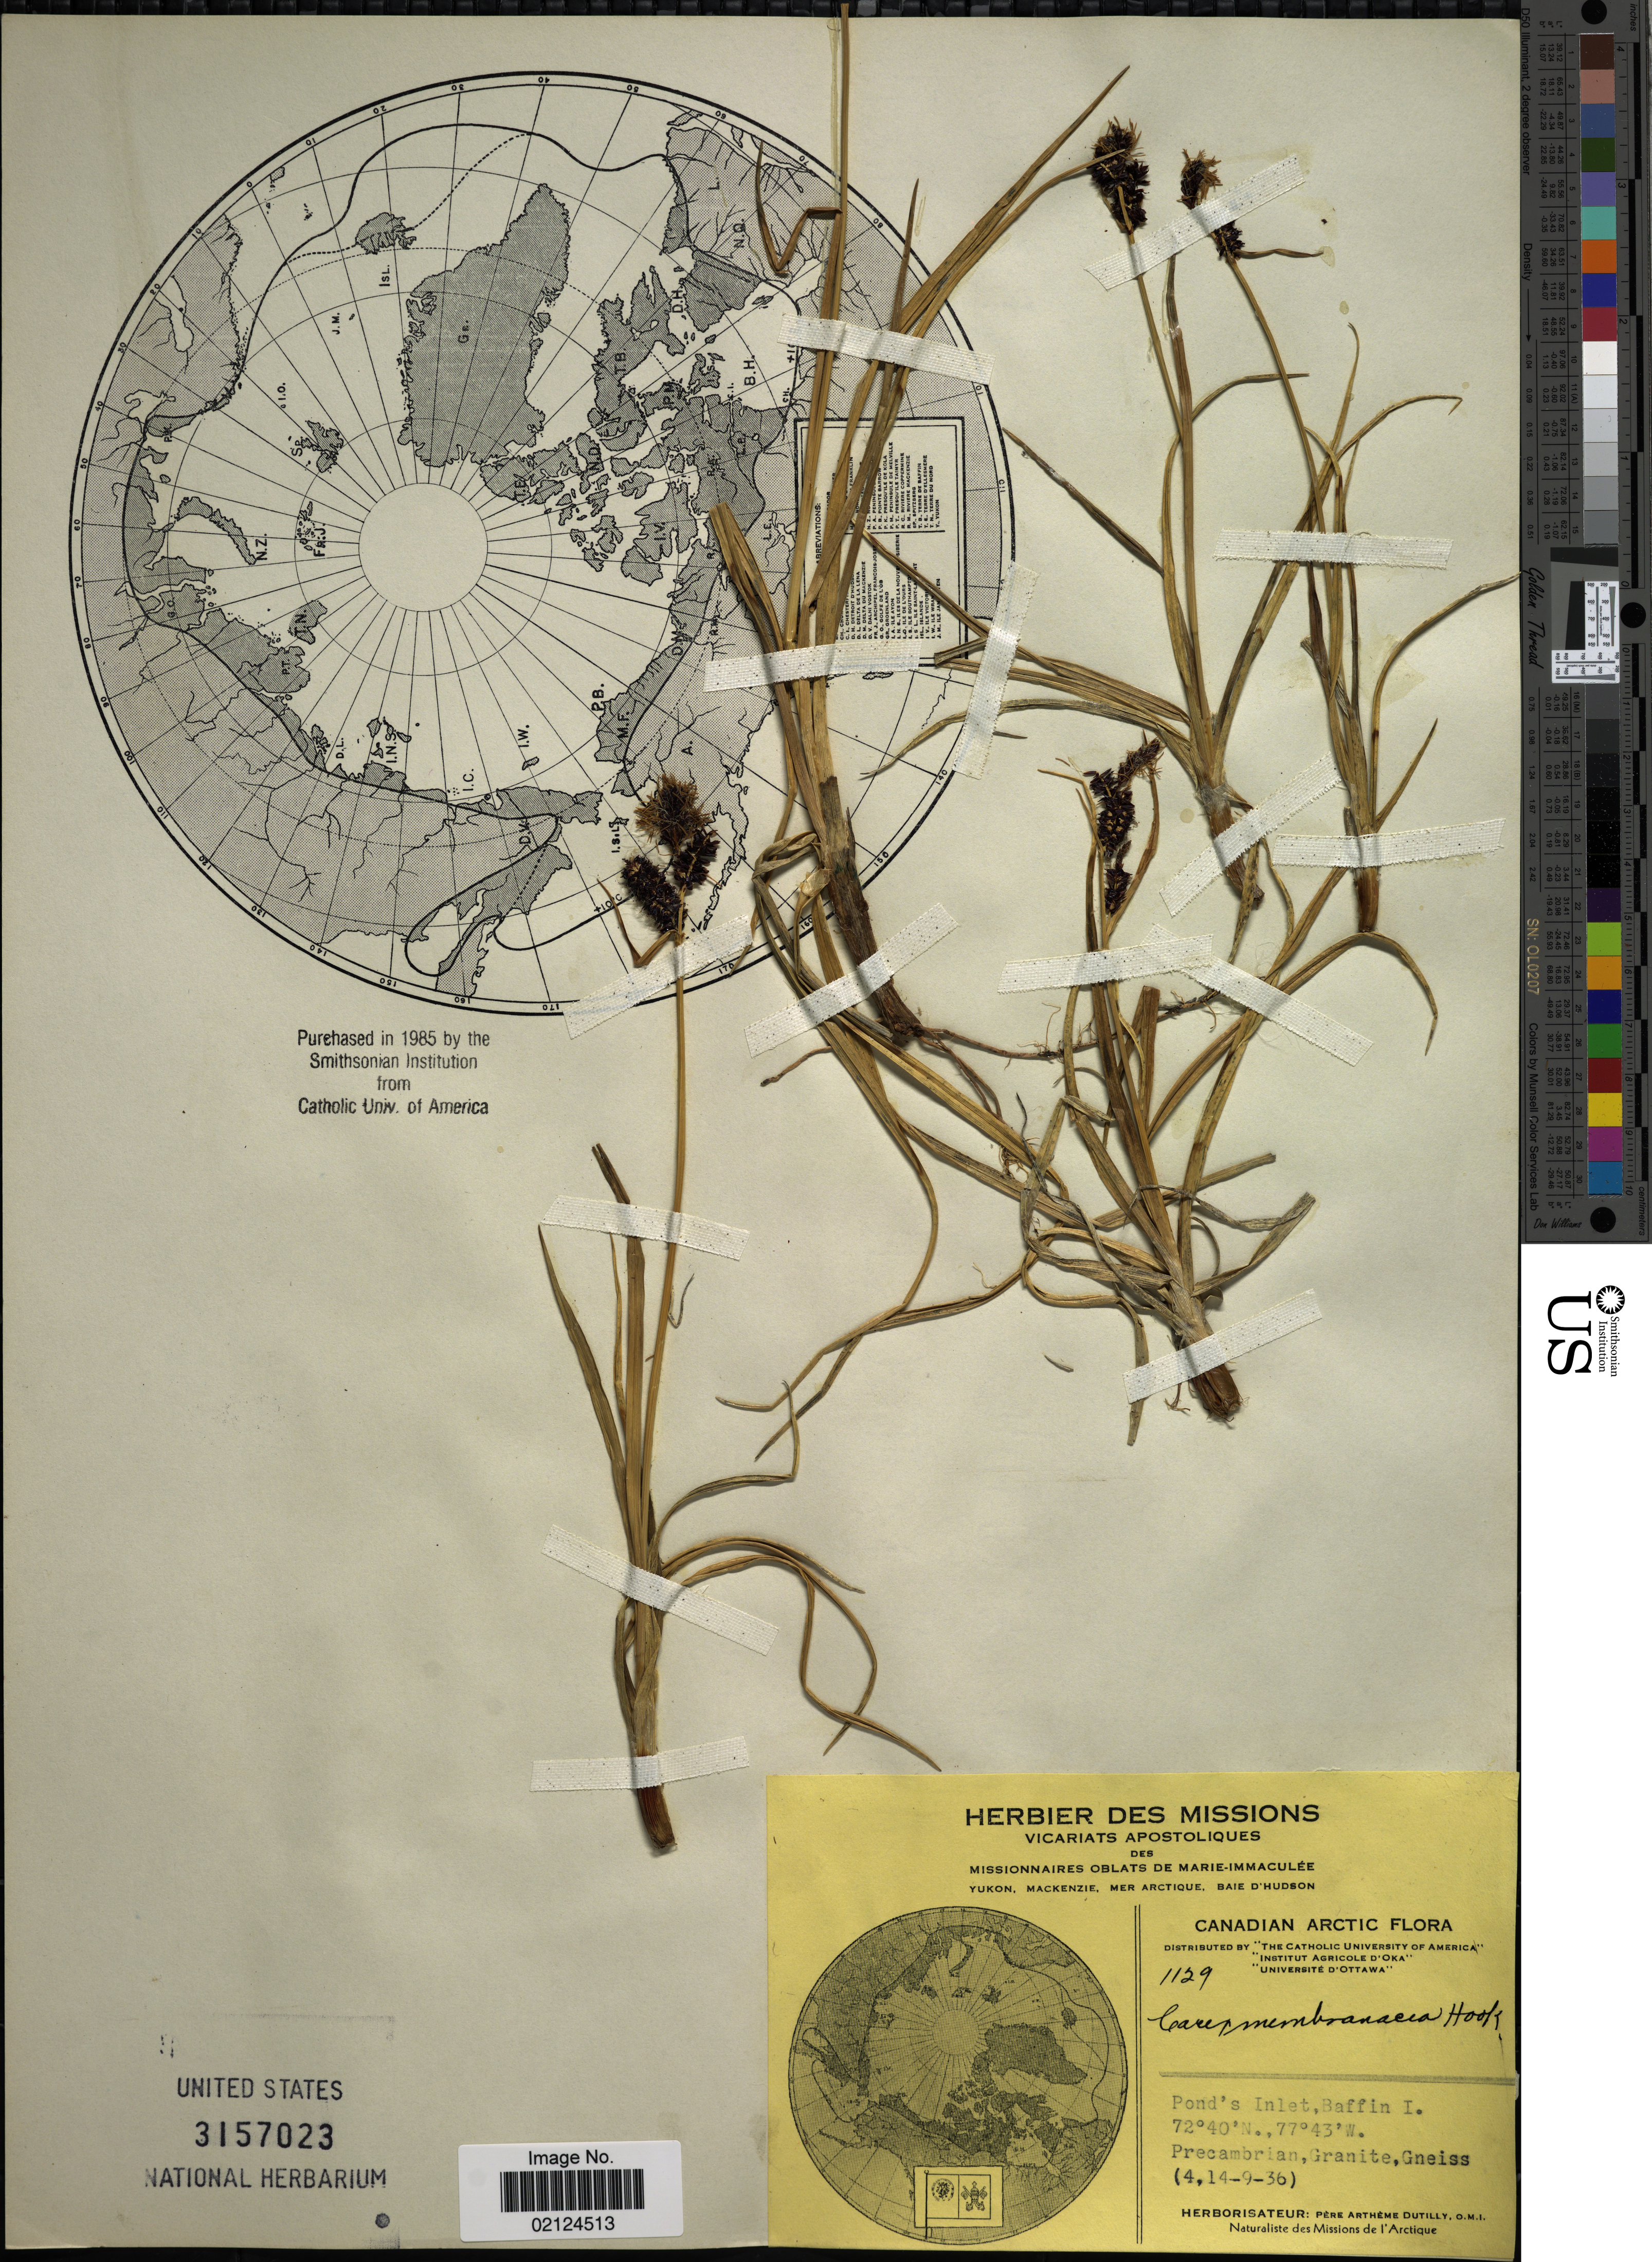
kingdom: Plantae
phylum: Tracheophyta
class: Liliopsida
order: Poales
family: Cyperaceae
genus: Carex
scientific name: Carex membranacea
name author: Hook.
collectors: A. Dutilly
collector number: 1129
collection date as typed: Transcribed d/m/y: 4/9/36 to 14/9/36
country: Canada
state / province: Nunavut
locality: Arctic, Pond's Inlet, Baffin I.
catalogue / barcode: US 3157023